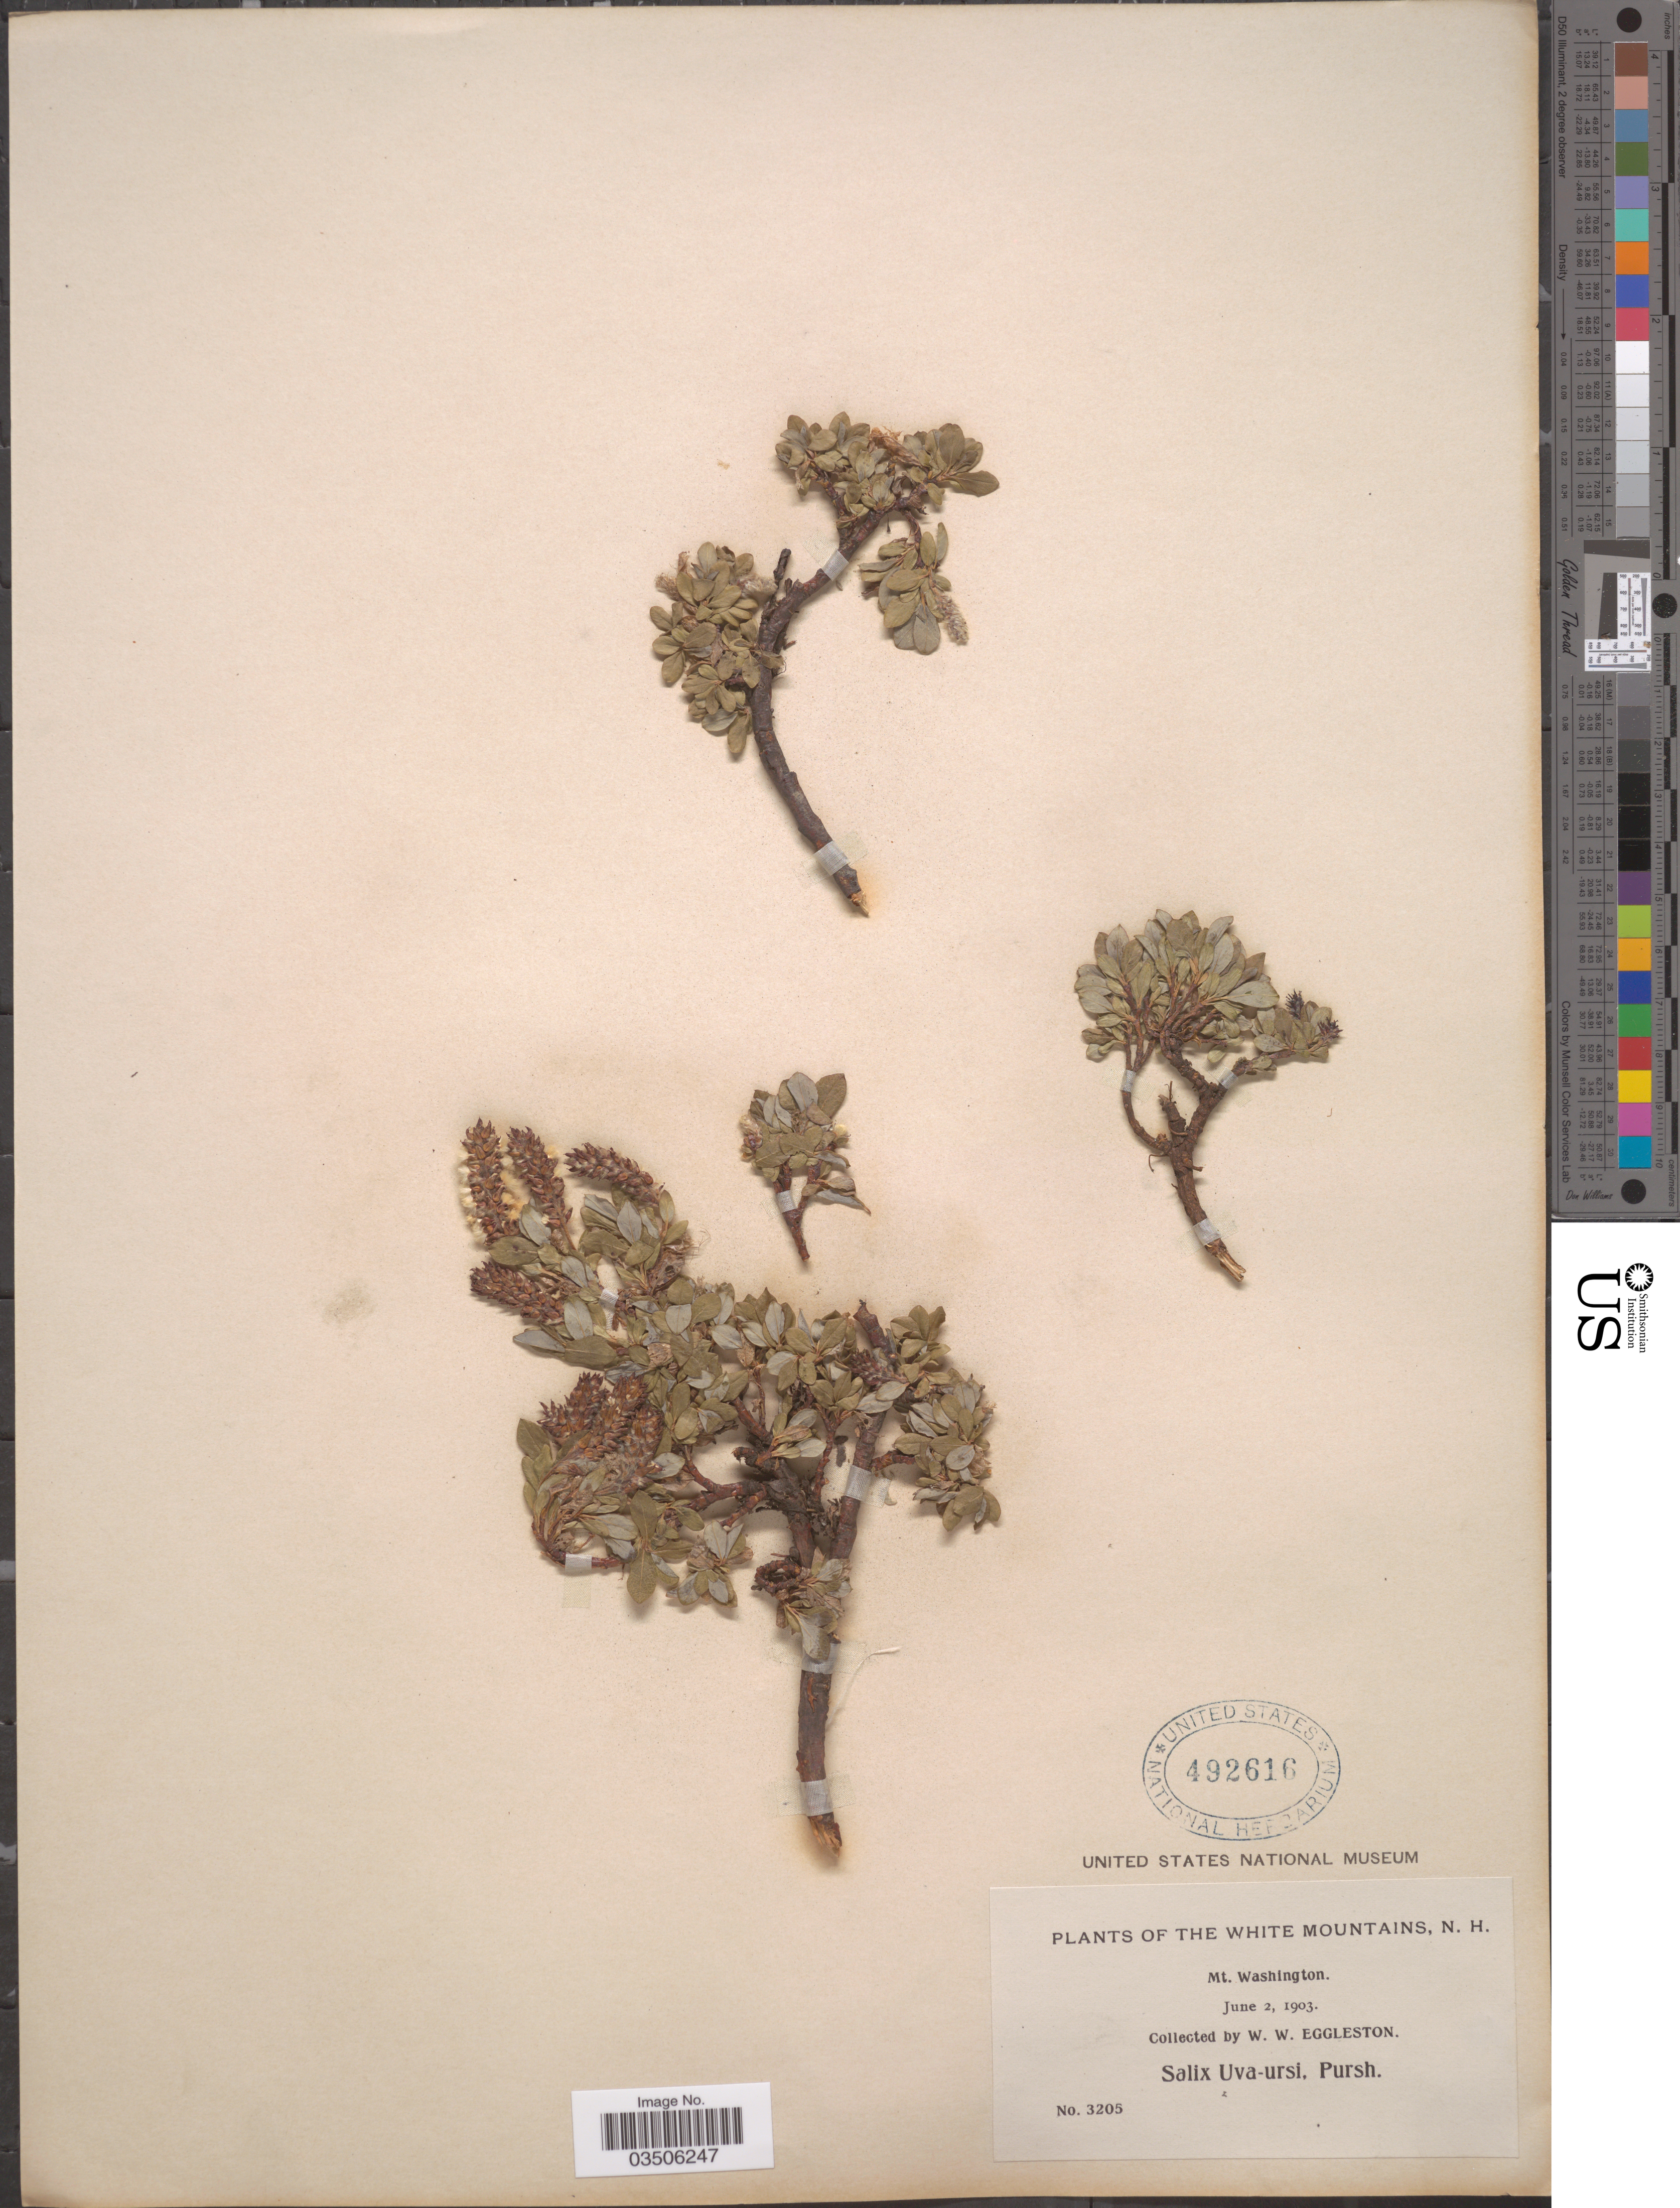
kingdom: Plantae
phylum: Tracheophyta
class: Magnoliopsida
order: Malpighiales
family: Salicaceae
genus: Salix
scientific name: Salix uva-ursi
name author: Pursh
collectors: W. W. Eggleston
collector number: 3205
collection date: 1903-06-02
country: United States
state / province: New Hampshire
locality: White Mountains. Mt. Washington.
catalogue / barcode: US 492616